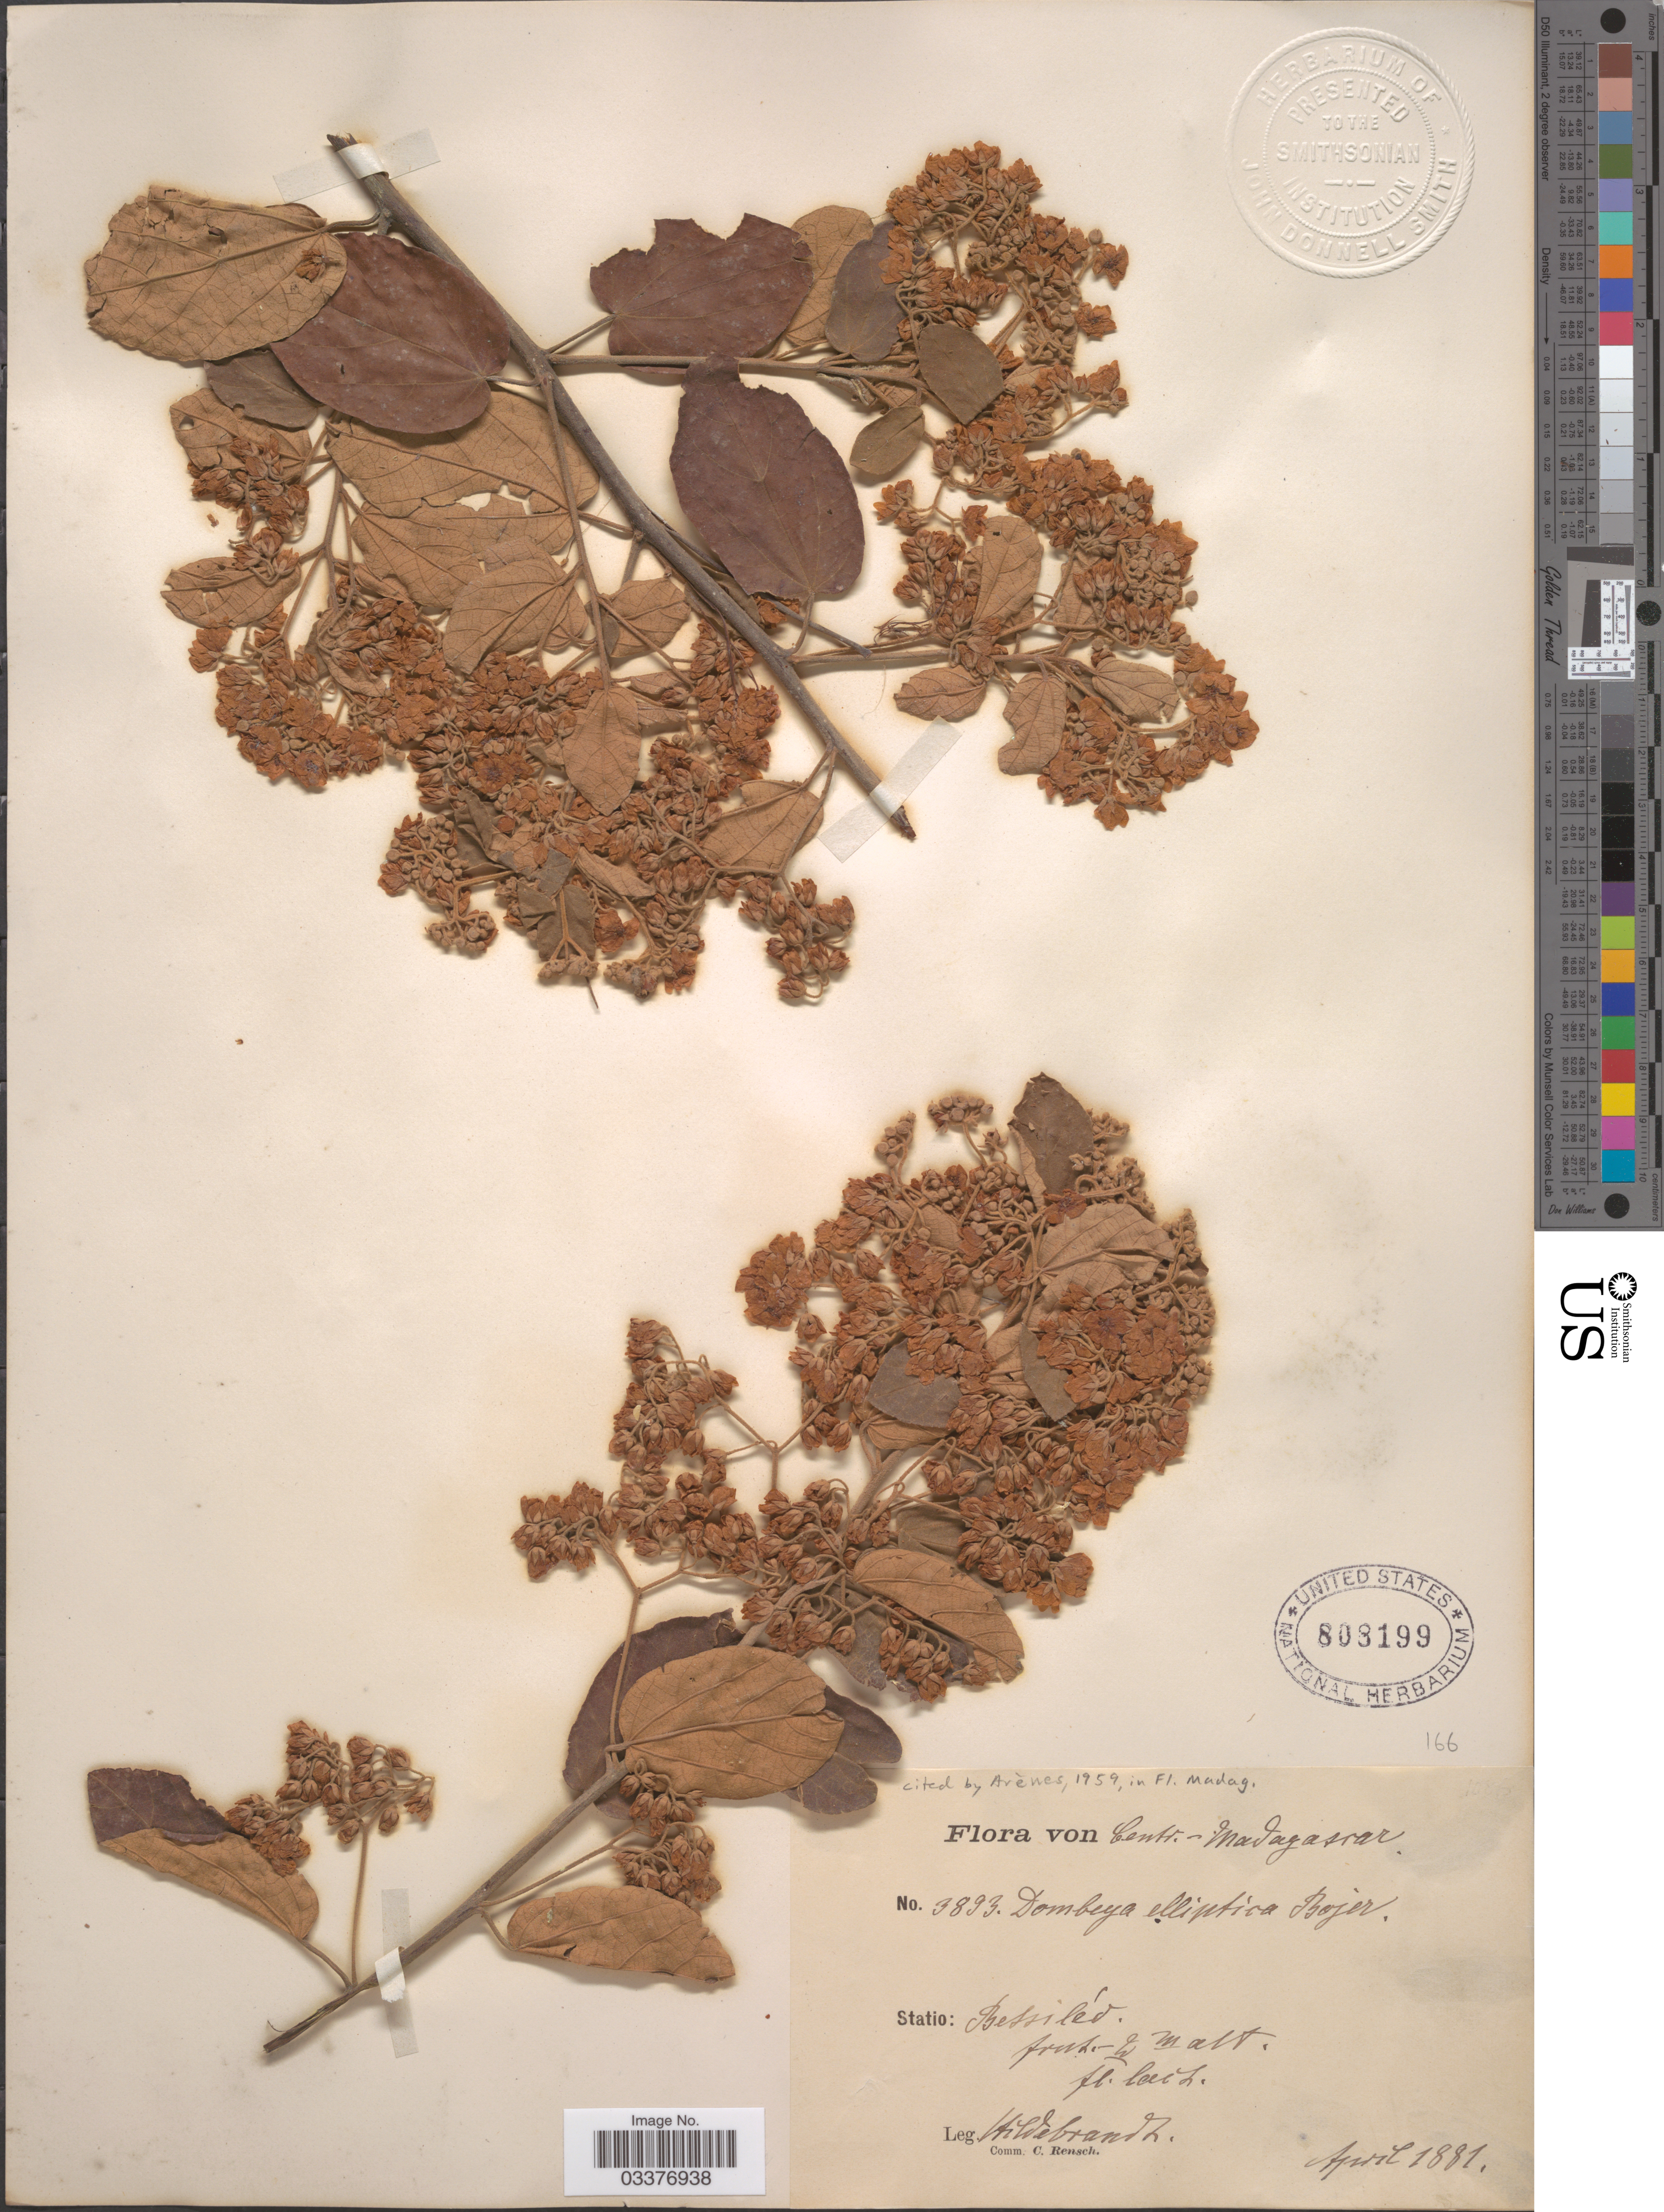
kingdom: Plantae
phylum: Tracheophyta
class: Magnoliopsida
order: Malvales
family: Malvaceae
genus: Dombeya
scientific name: Dombeya elliptica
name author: Bojer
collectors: A. Webrandt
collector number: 3893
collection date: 1881-04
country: Madagascar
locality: Centr. - Madagascar. Statio: Betsiléo.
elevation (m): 20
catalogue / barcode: US 808199